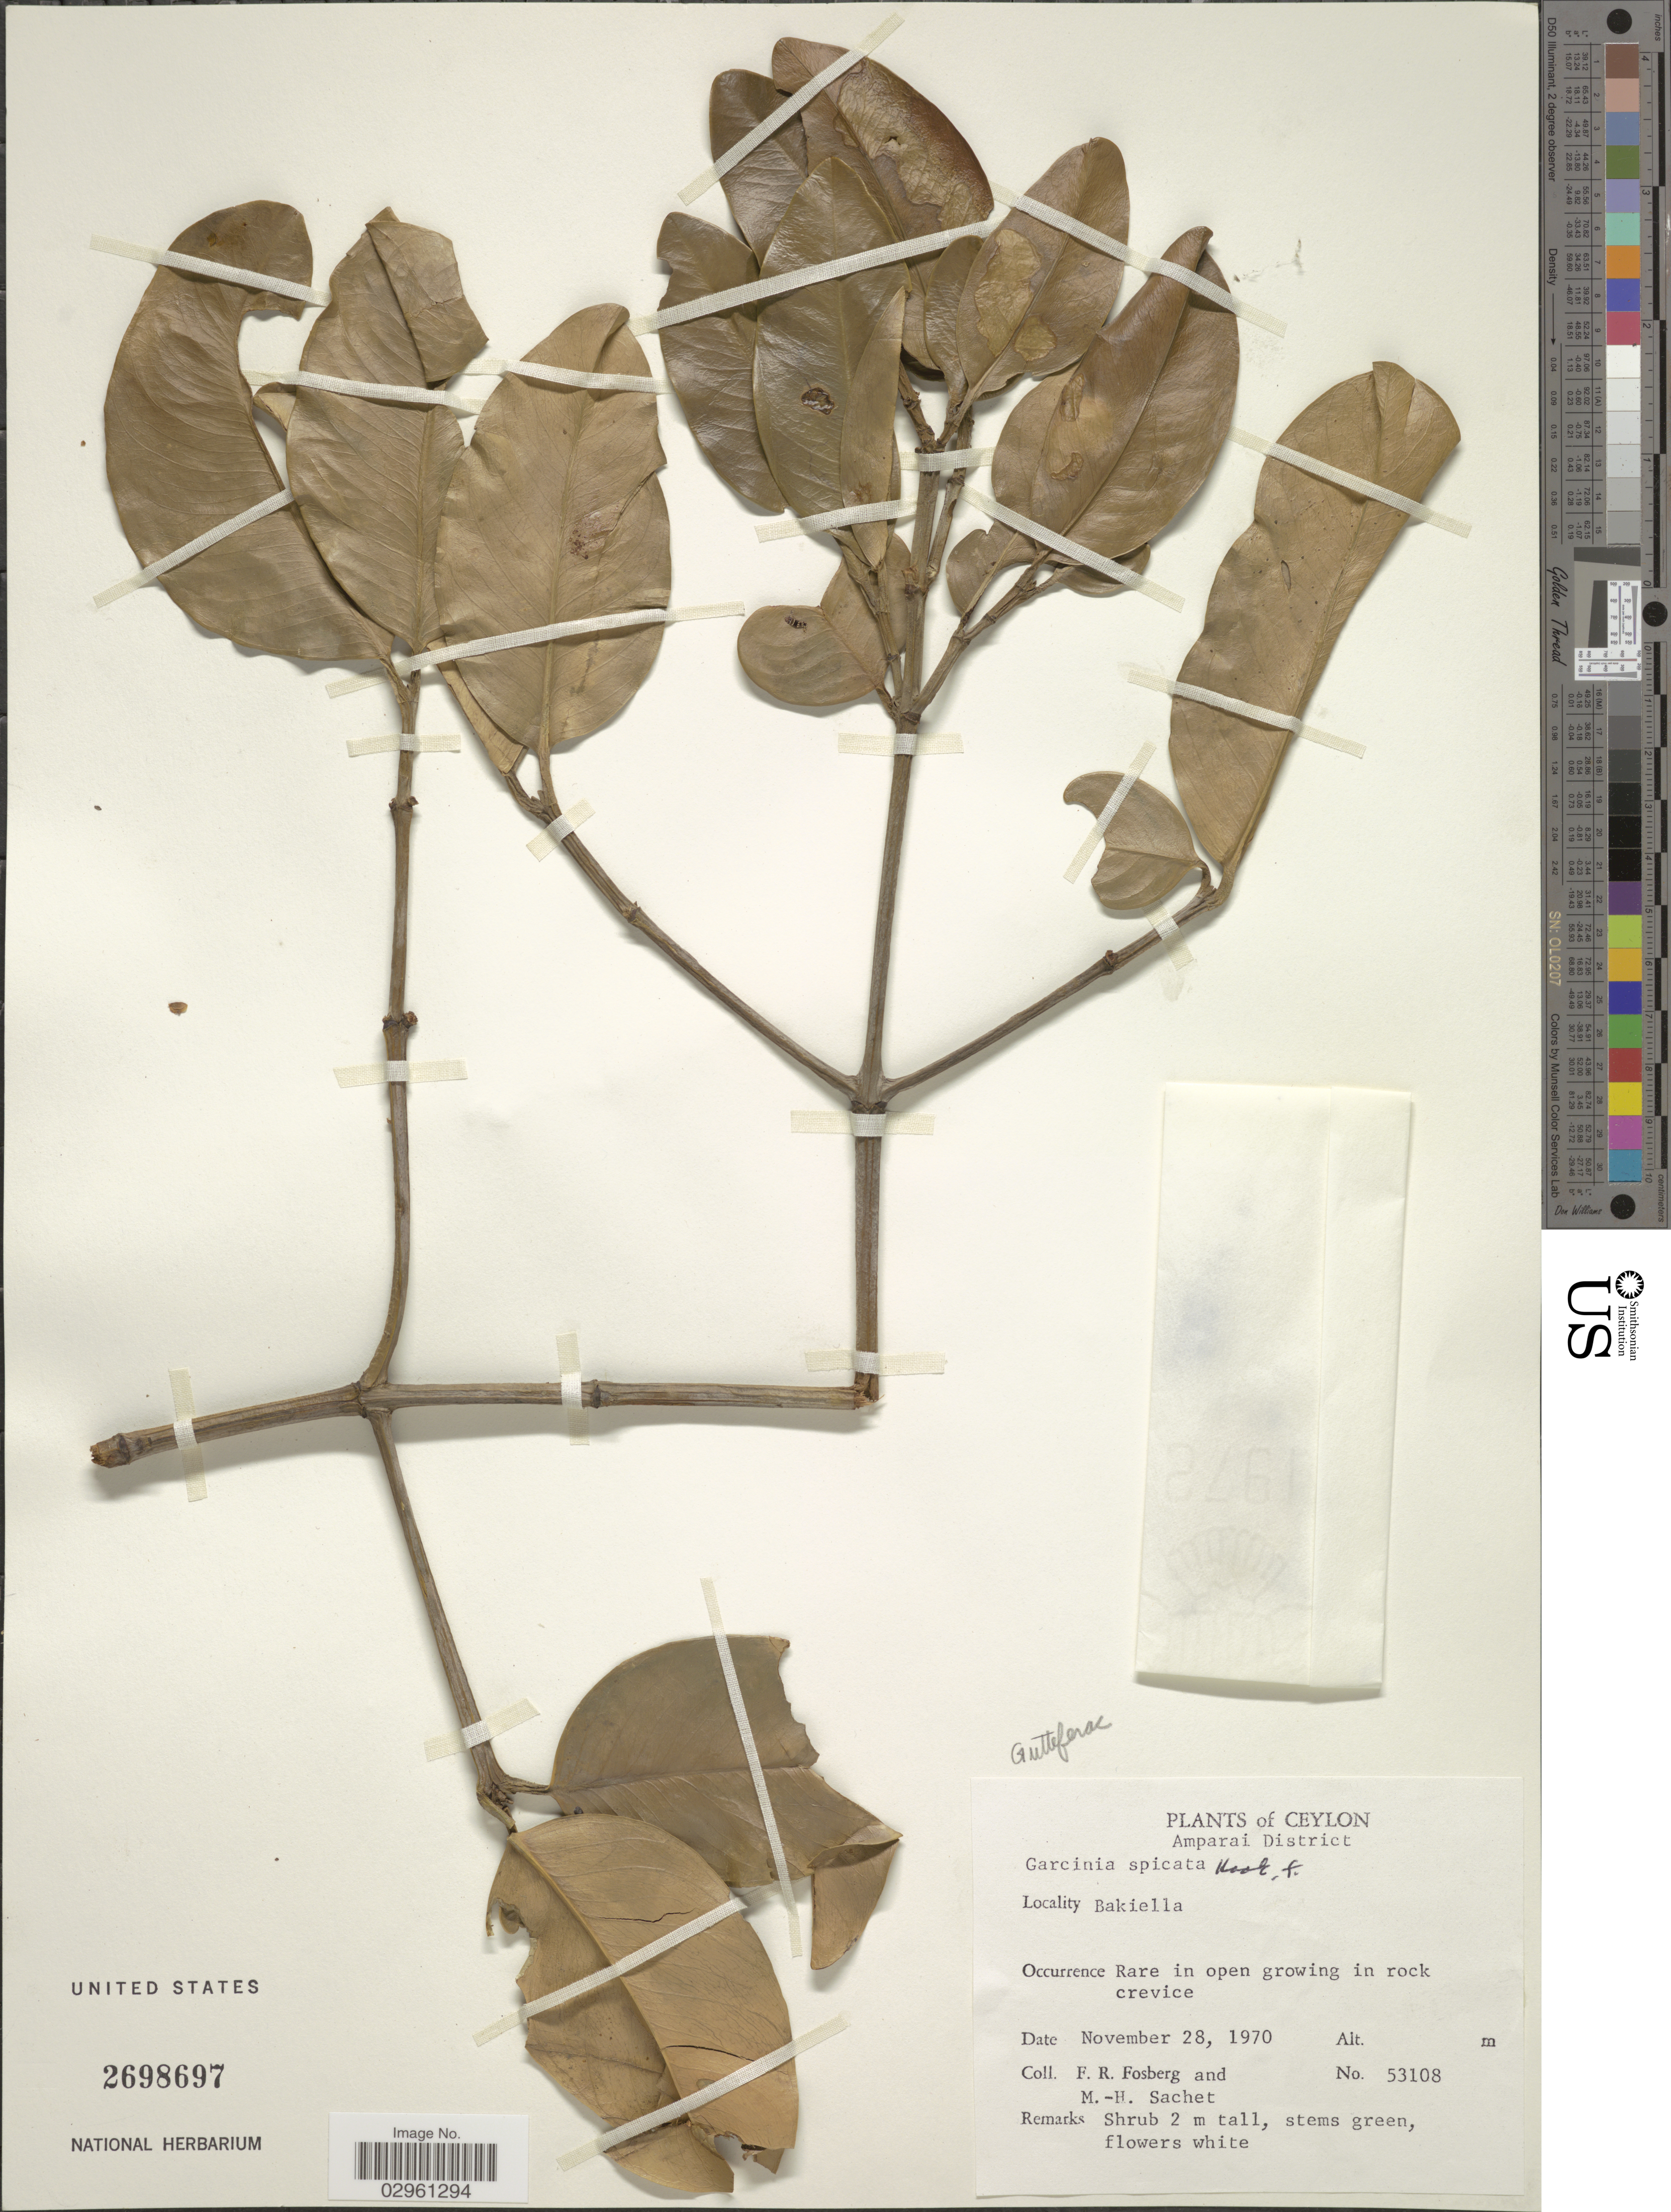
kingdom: Plantae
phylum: Tracheophyta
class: Magnoliopsida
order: Malpighiales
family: Clusiaceae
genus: Garcinia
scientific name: Garcinia spicata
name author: Hook. f.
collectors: F. R. Fosberg & M.-H. Sachet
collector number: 53108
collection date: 1970-11-28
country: Sri Lanka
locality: Ceylon. Amparai District. Bakiella.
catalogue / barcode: US 2698697